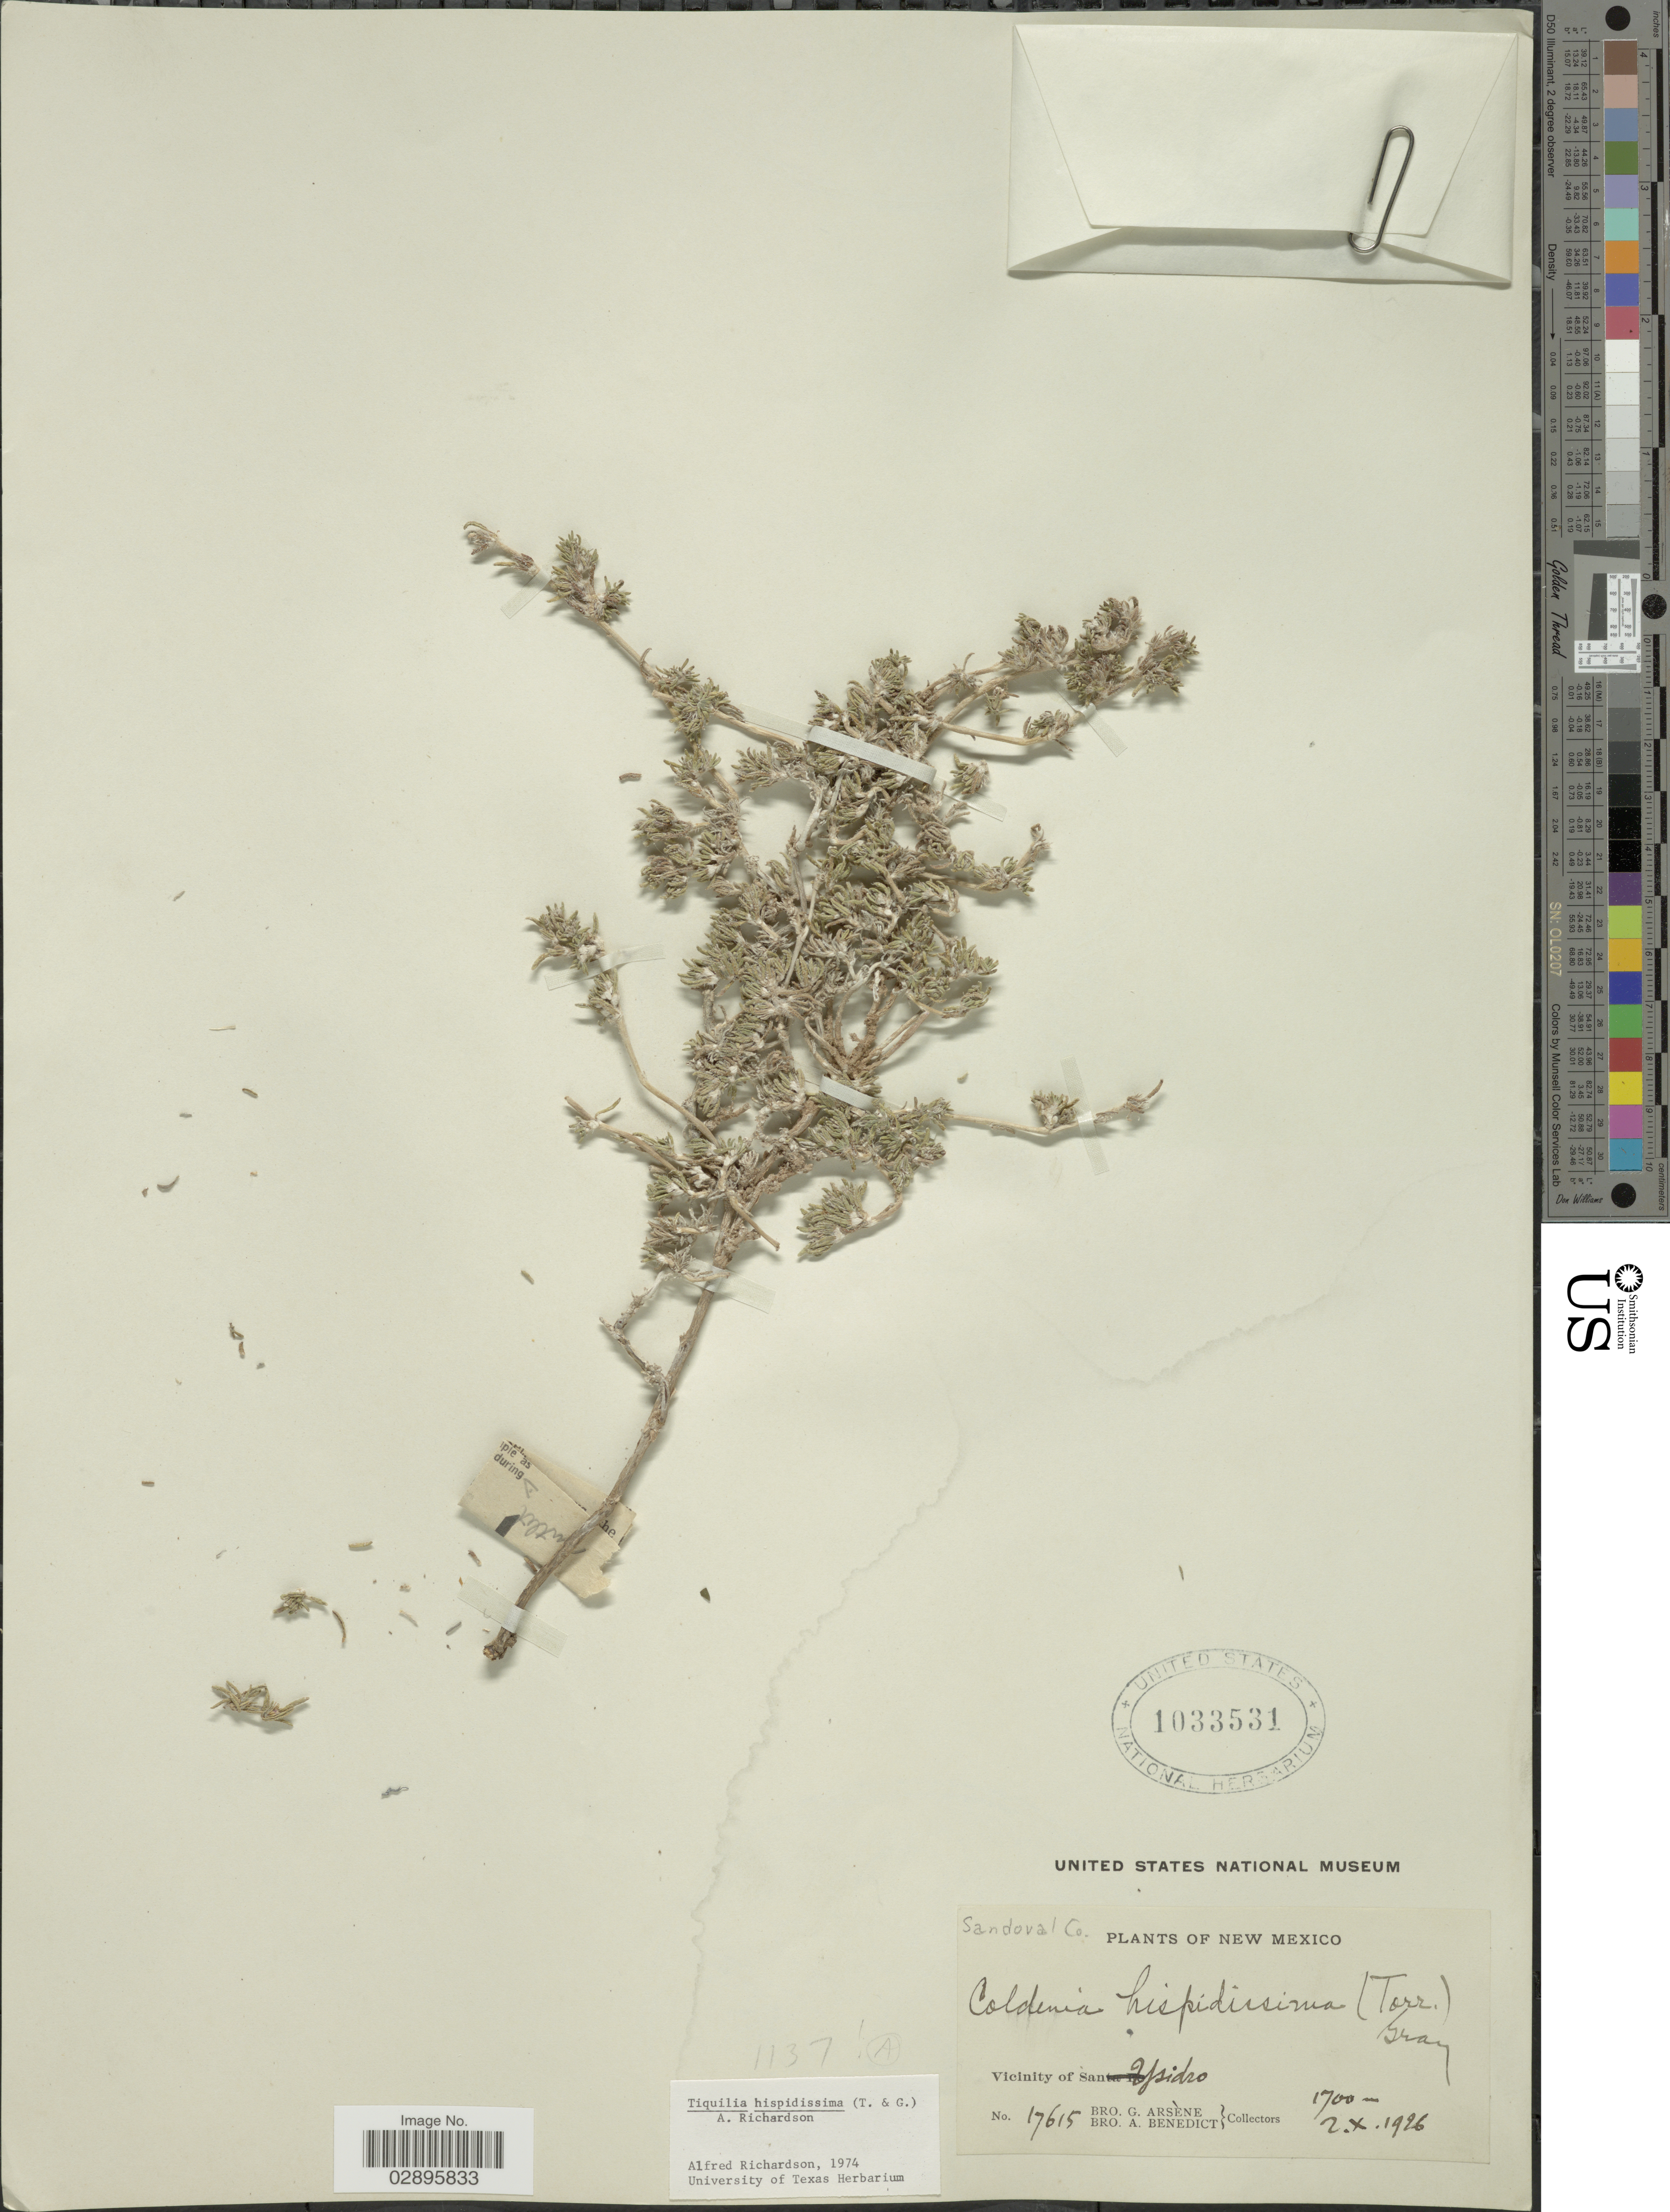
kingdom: Plantae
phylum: Tracheophyta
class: Magnoliopsida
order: Boraginales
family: Ehretiaceae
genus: Tiquilia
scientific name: Tiquilia hispidissima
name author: (Torr. & A. Gray) A.T. Richardson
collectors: Bro. G. Arsène & Bro. A. Benedict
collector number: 17615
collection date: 1926-10-02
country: United States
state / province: New Mexico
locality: Sandoval Co., Vicinity of San Ysidro.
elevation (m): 1700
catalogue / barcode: US 1033531